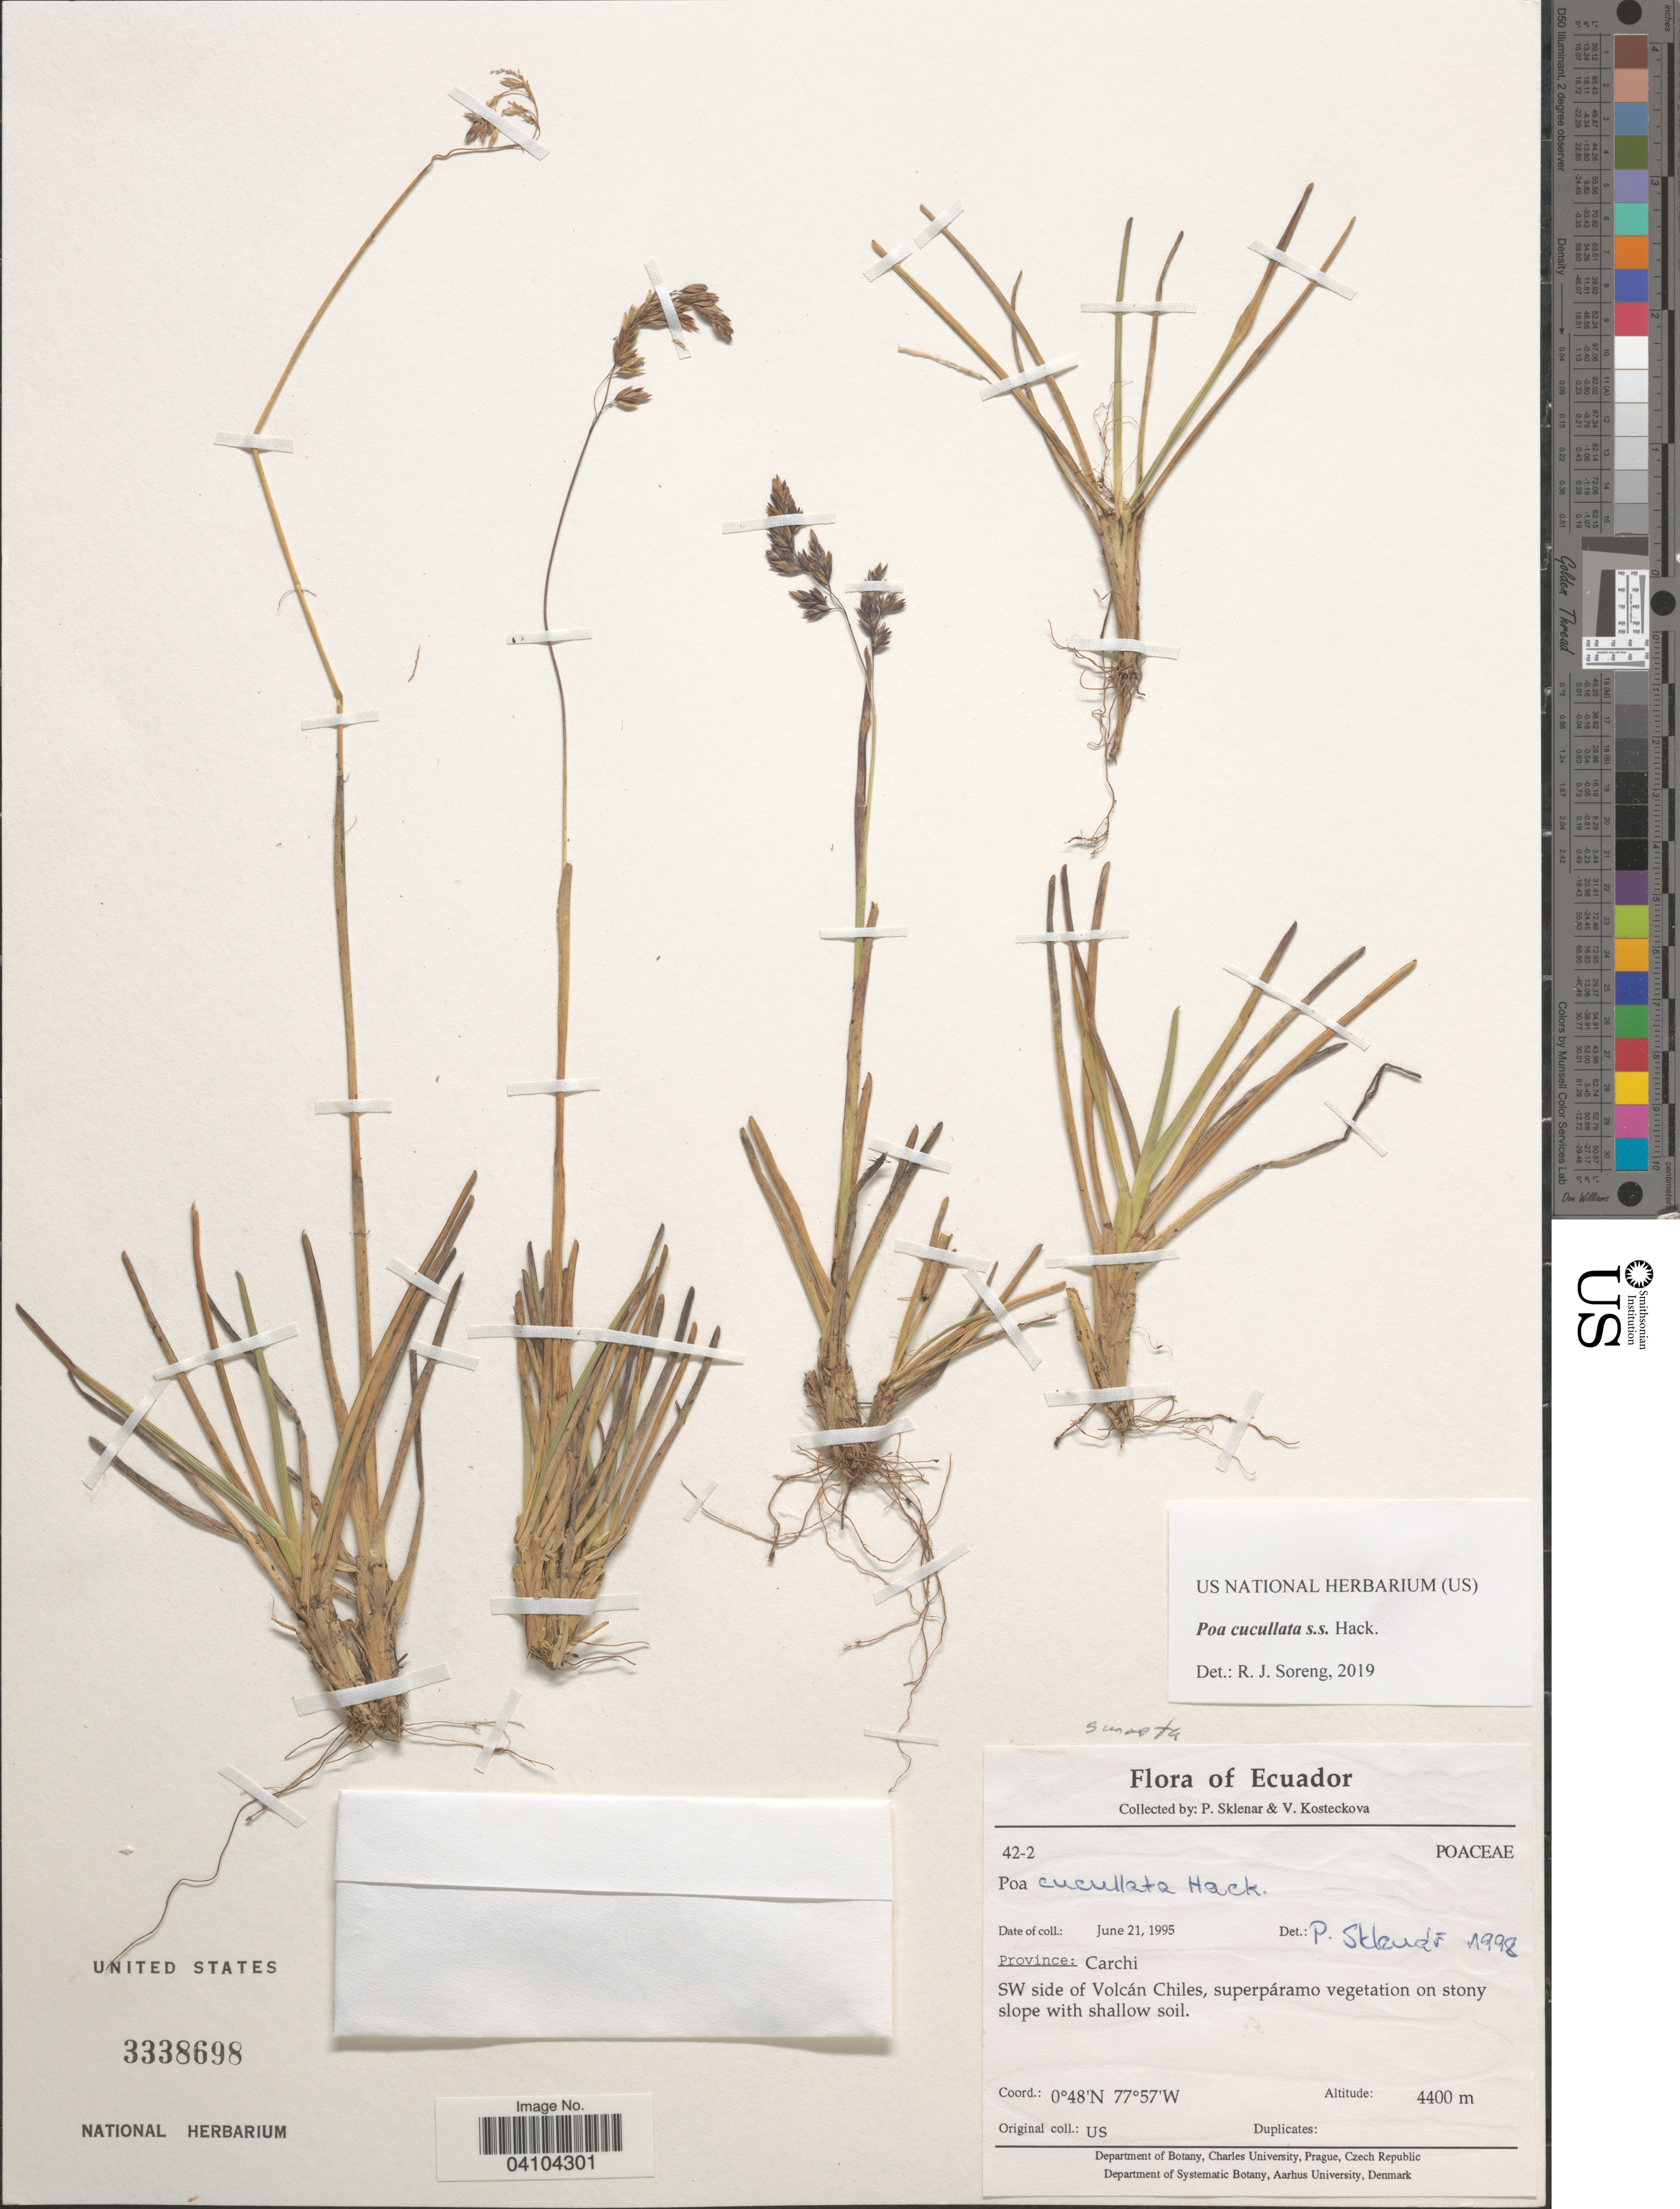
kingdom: Plantae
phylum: Tracheophyta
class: Liliopsida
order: Poales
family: Poaceae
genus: Poa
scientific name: Poa cucullata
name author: Hack.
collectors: P. Sklenar & V. Kosteckova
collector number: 42-2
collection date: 1995-06-21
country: Ecuador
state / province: Carchi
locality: SW side of Volcán Chiles, superpáramo vegetation on stony slope with shallow soil.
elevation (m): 4400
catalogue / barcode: US 3338698